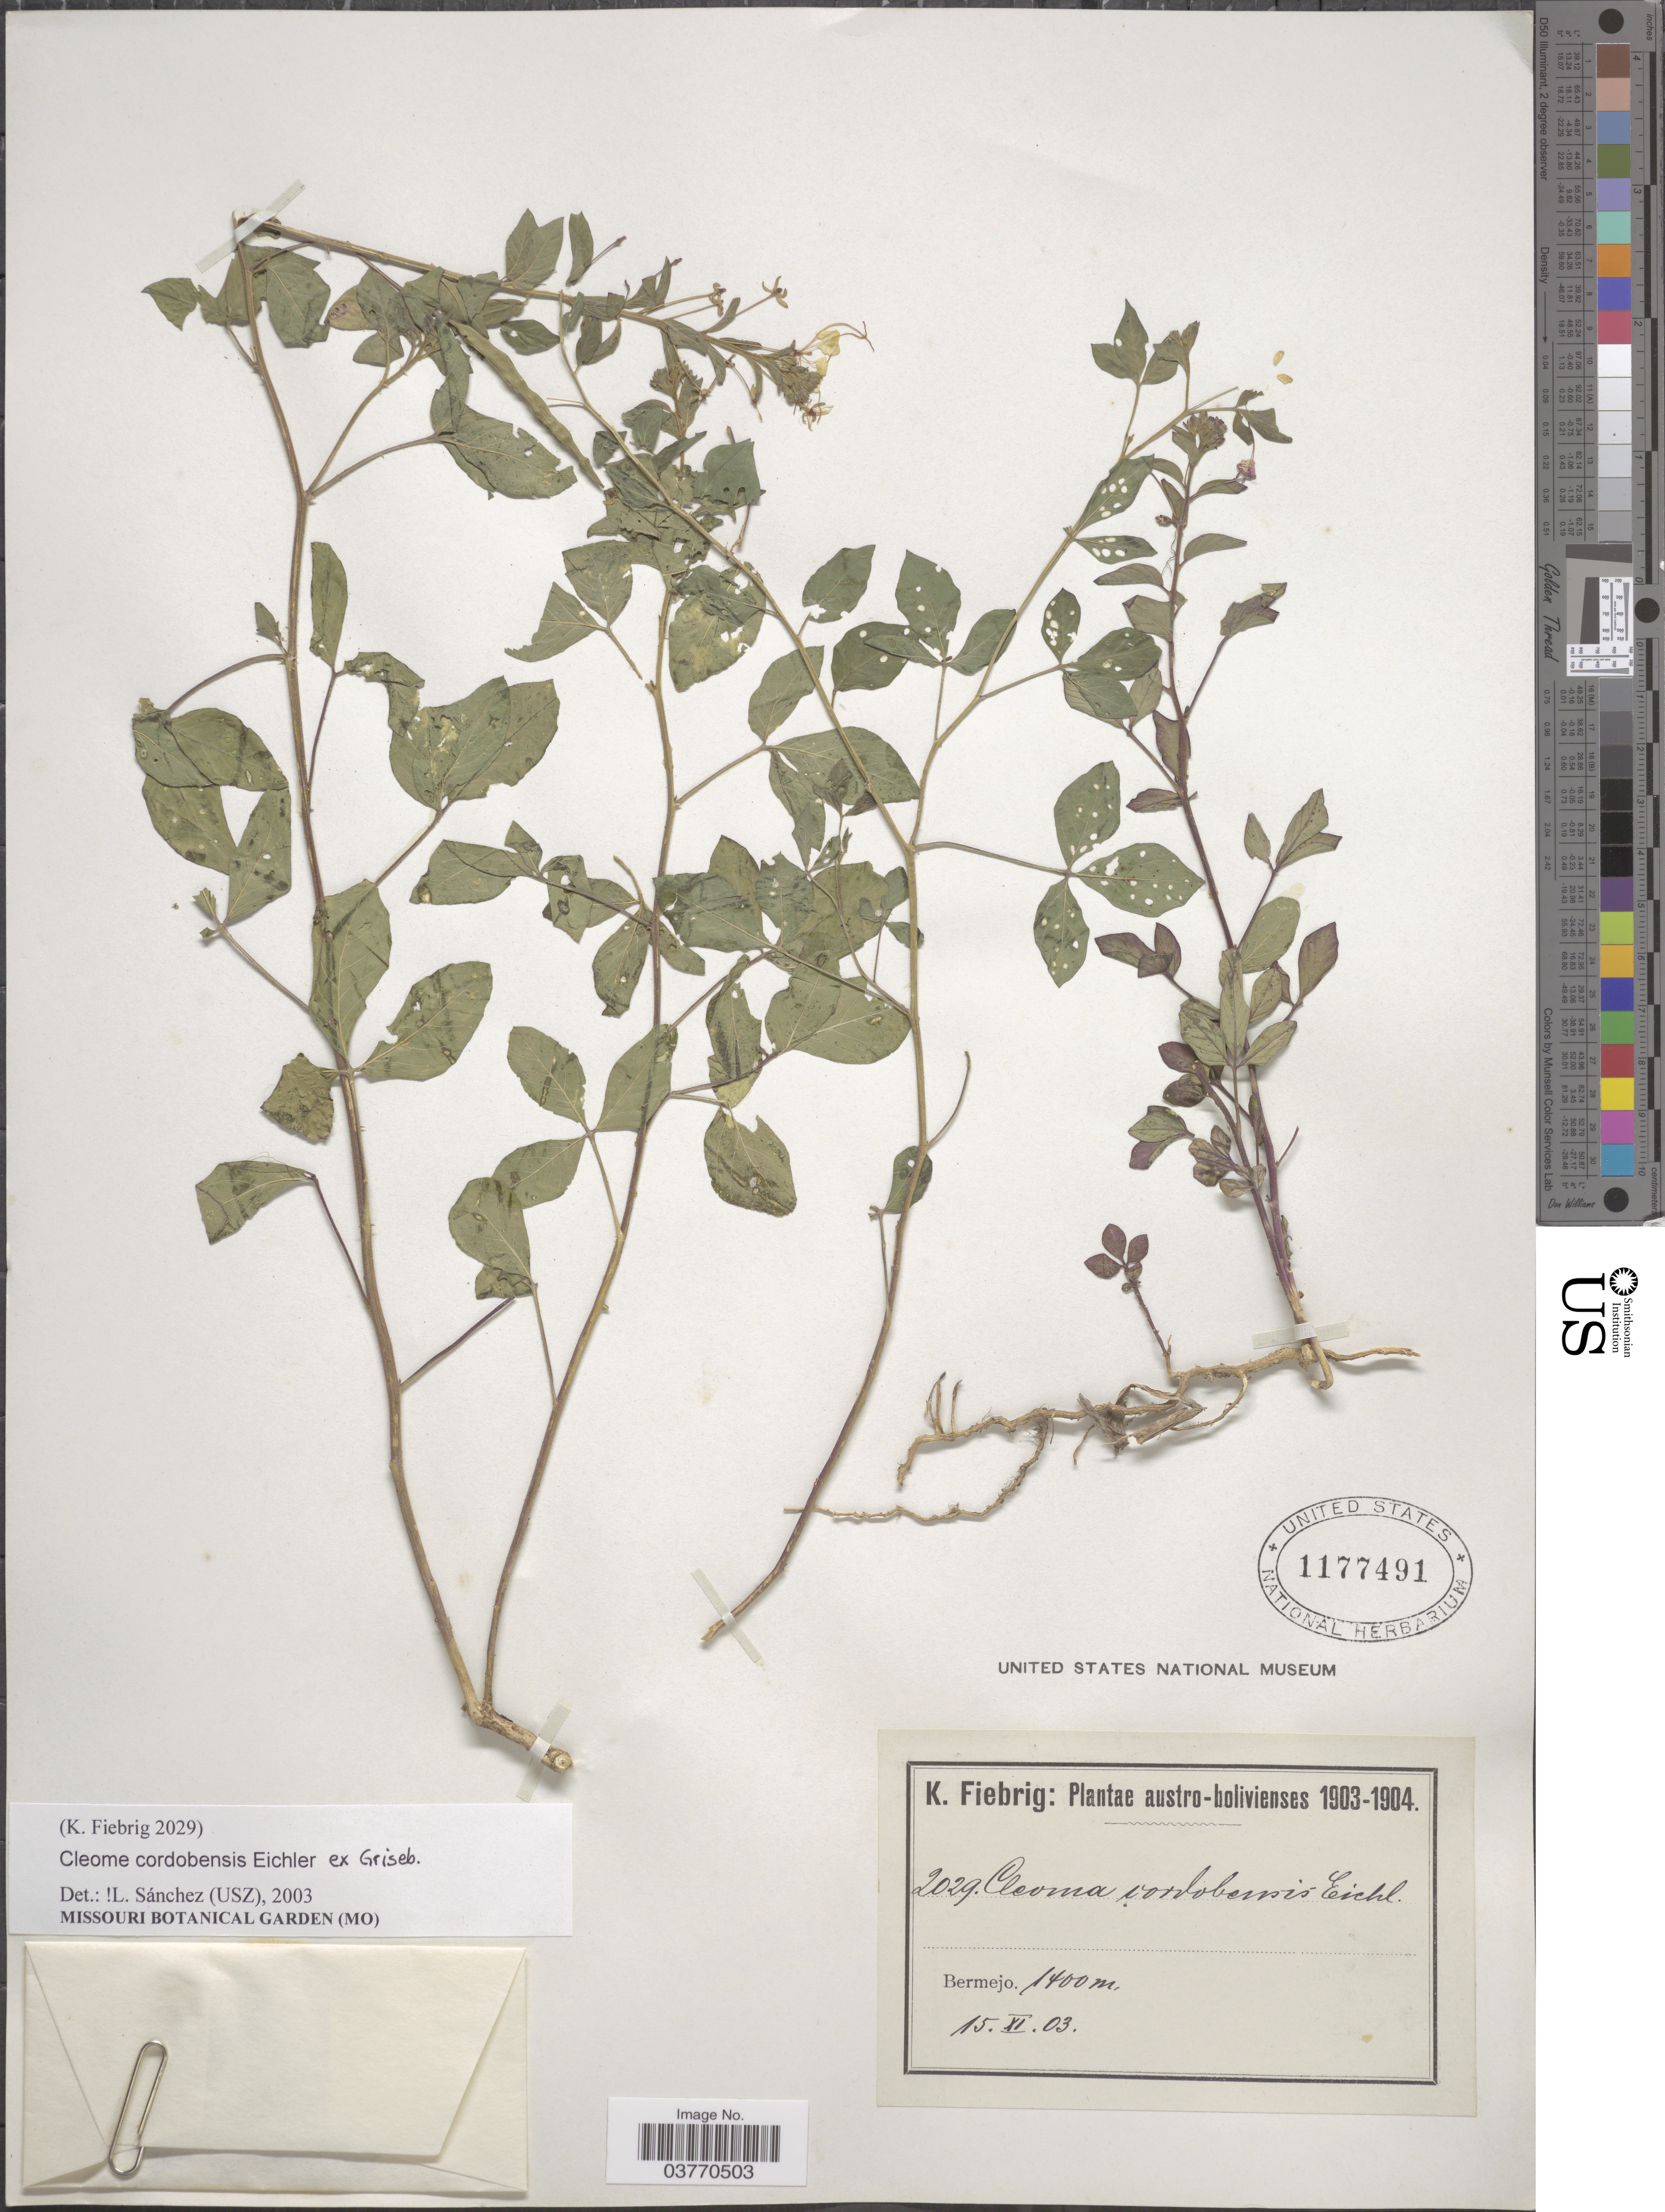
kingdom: Plantae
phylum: Tracheophyta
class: Magnoliopsida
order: Brassicales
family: Cleomaceae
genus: Tarenaya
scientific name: Tarenaya cordobensis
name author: (Eichler ex Griseb.) Arana & Oggero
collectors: K. Fiebrig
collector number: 2029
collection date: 1903-11-15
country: Bolivia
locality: Austro-bolivienses. Bermejo.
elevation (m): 1400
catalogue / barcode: US 1177491